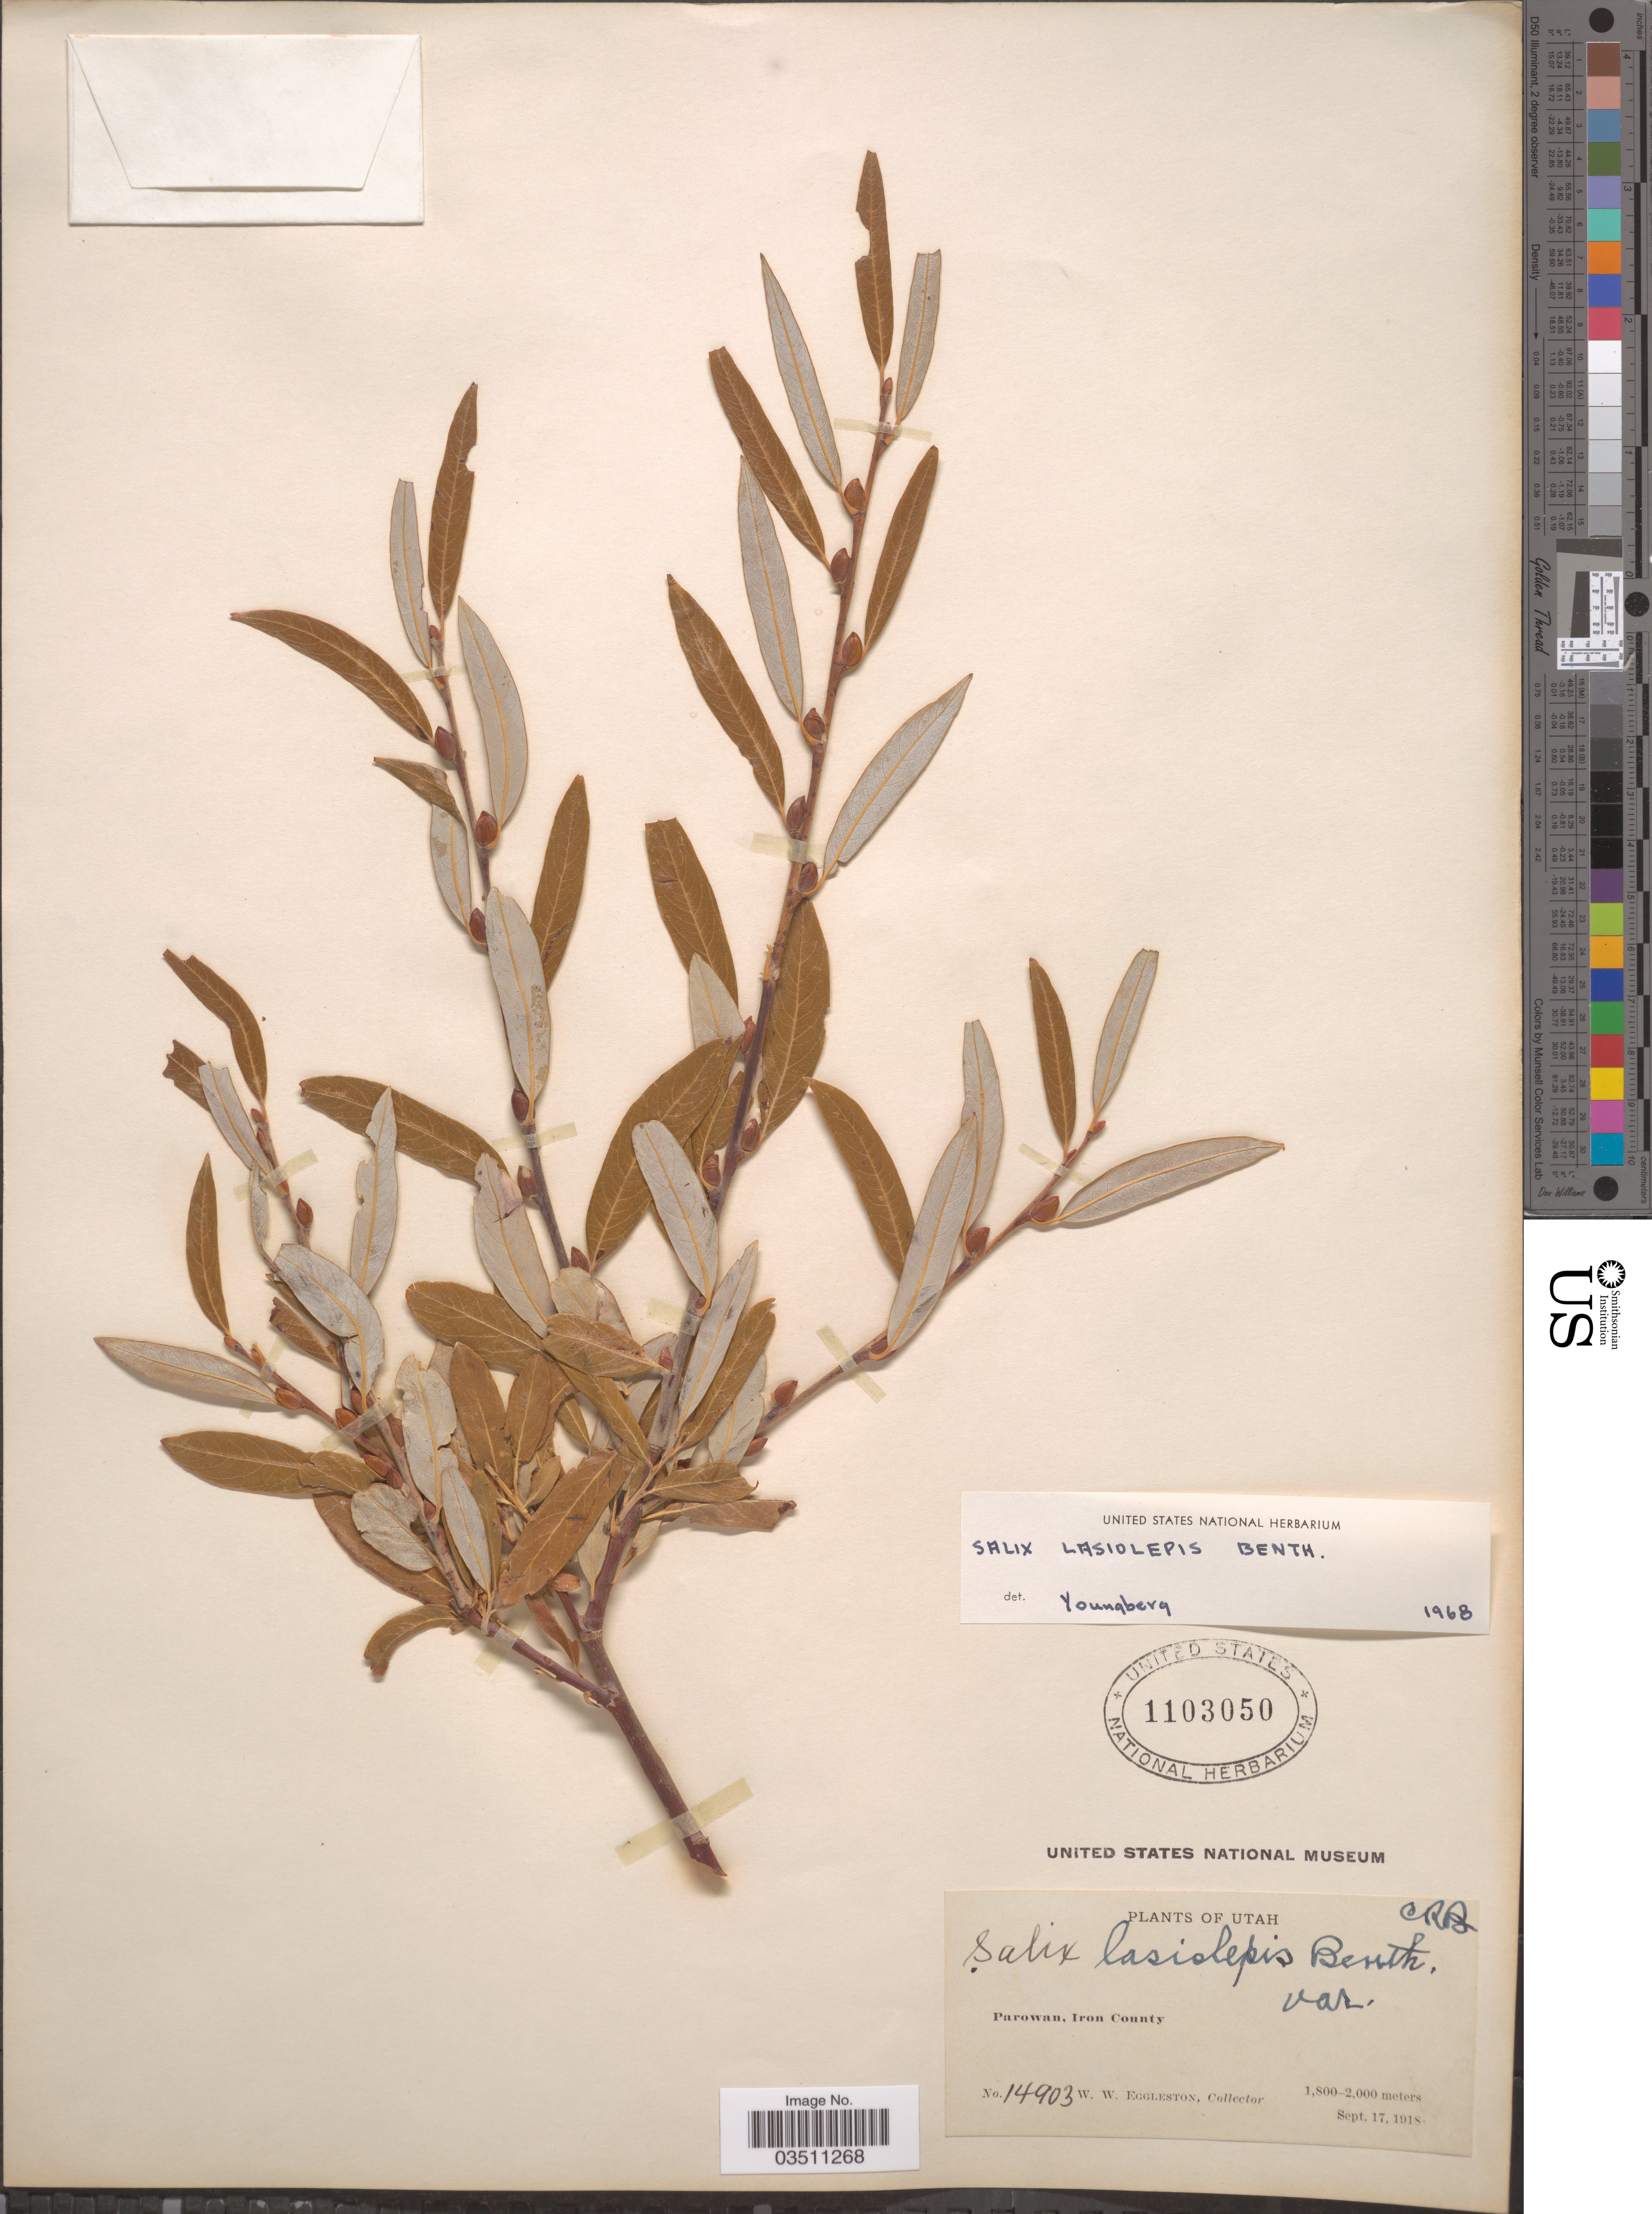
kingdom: Plantae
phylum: Tracheophyta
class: Magnoliopsida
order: Malpighiales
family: Salicaceae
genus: Salix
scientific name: Salix lasiolepis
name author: Benth.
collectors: W. W. Eggleston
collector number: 14903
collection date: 1918-09-17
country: United States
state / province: Utah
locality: Parowan, Iron County.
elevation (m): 1800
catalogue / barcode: US 1103050